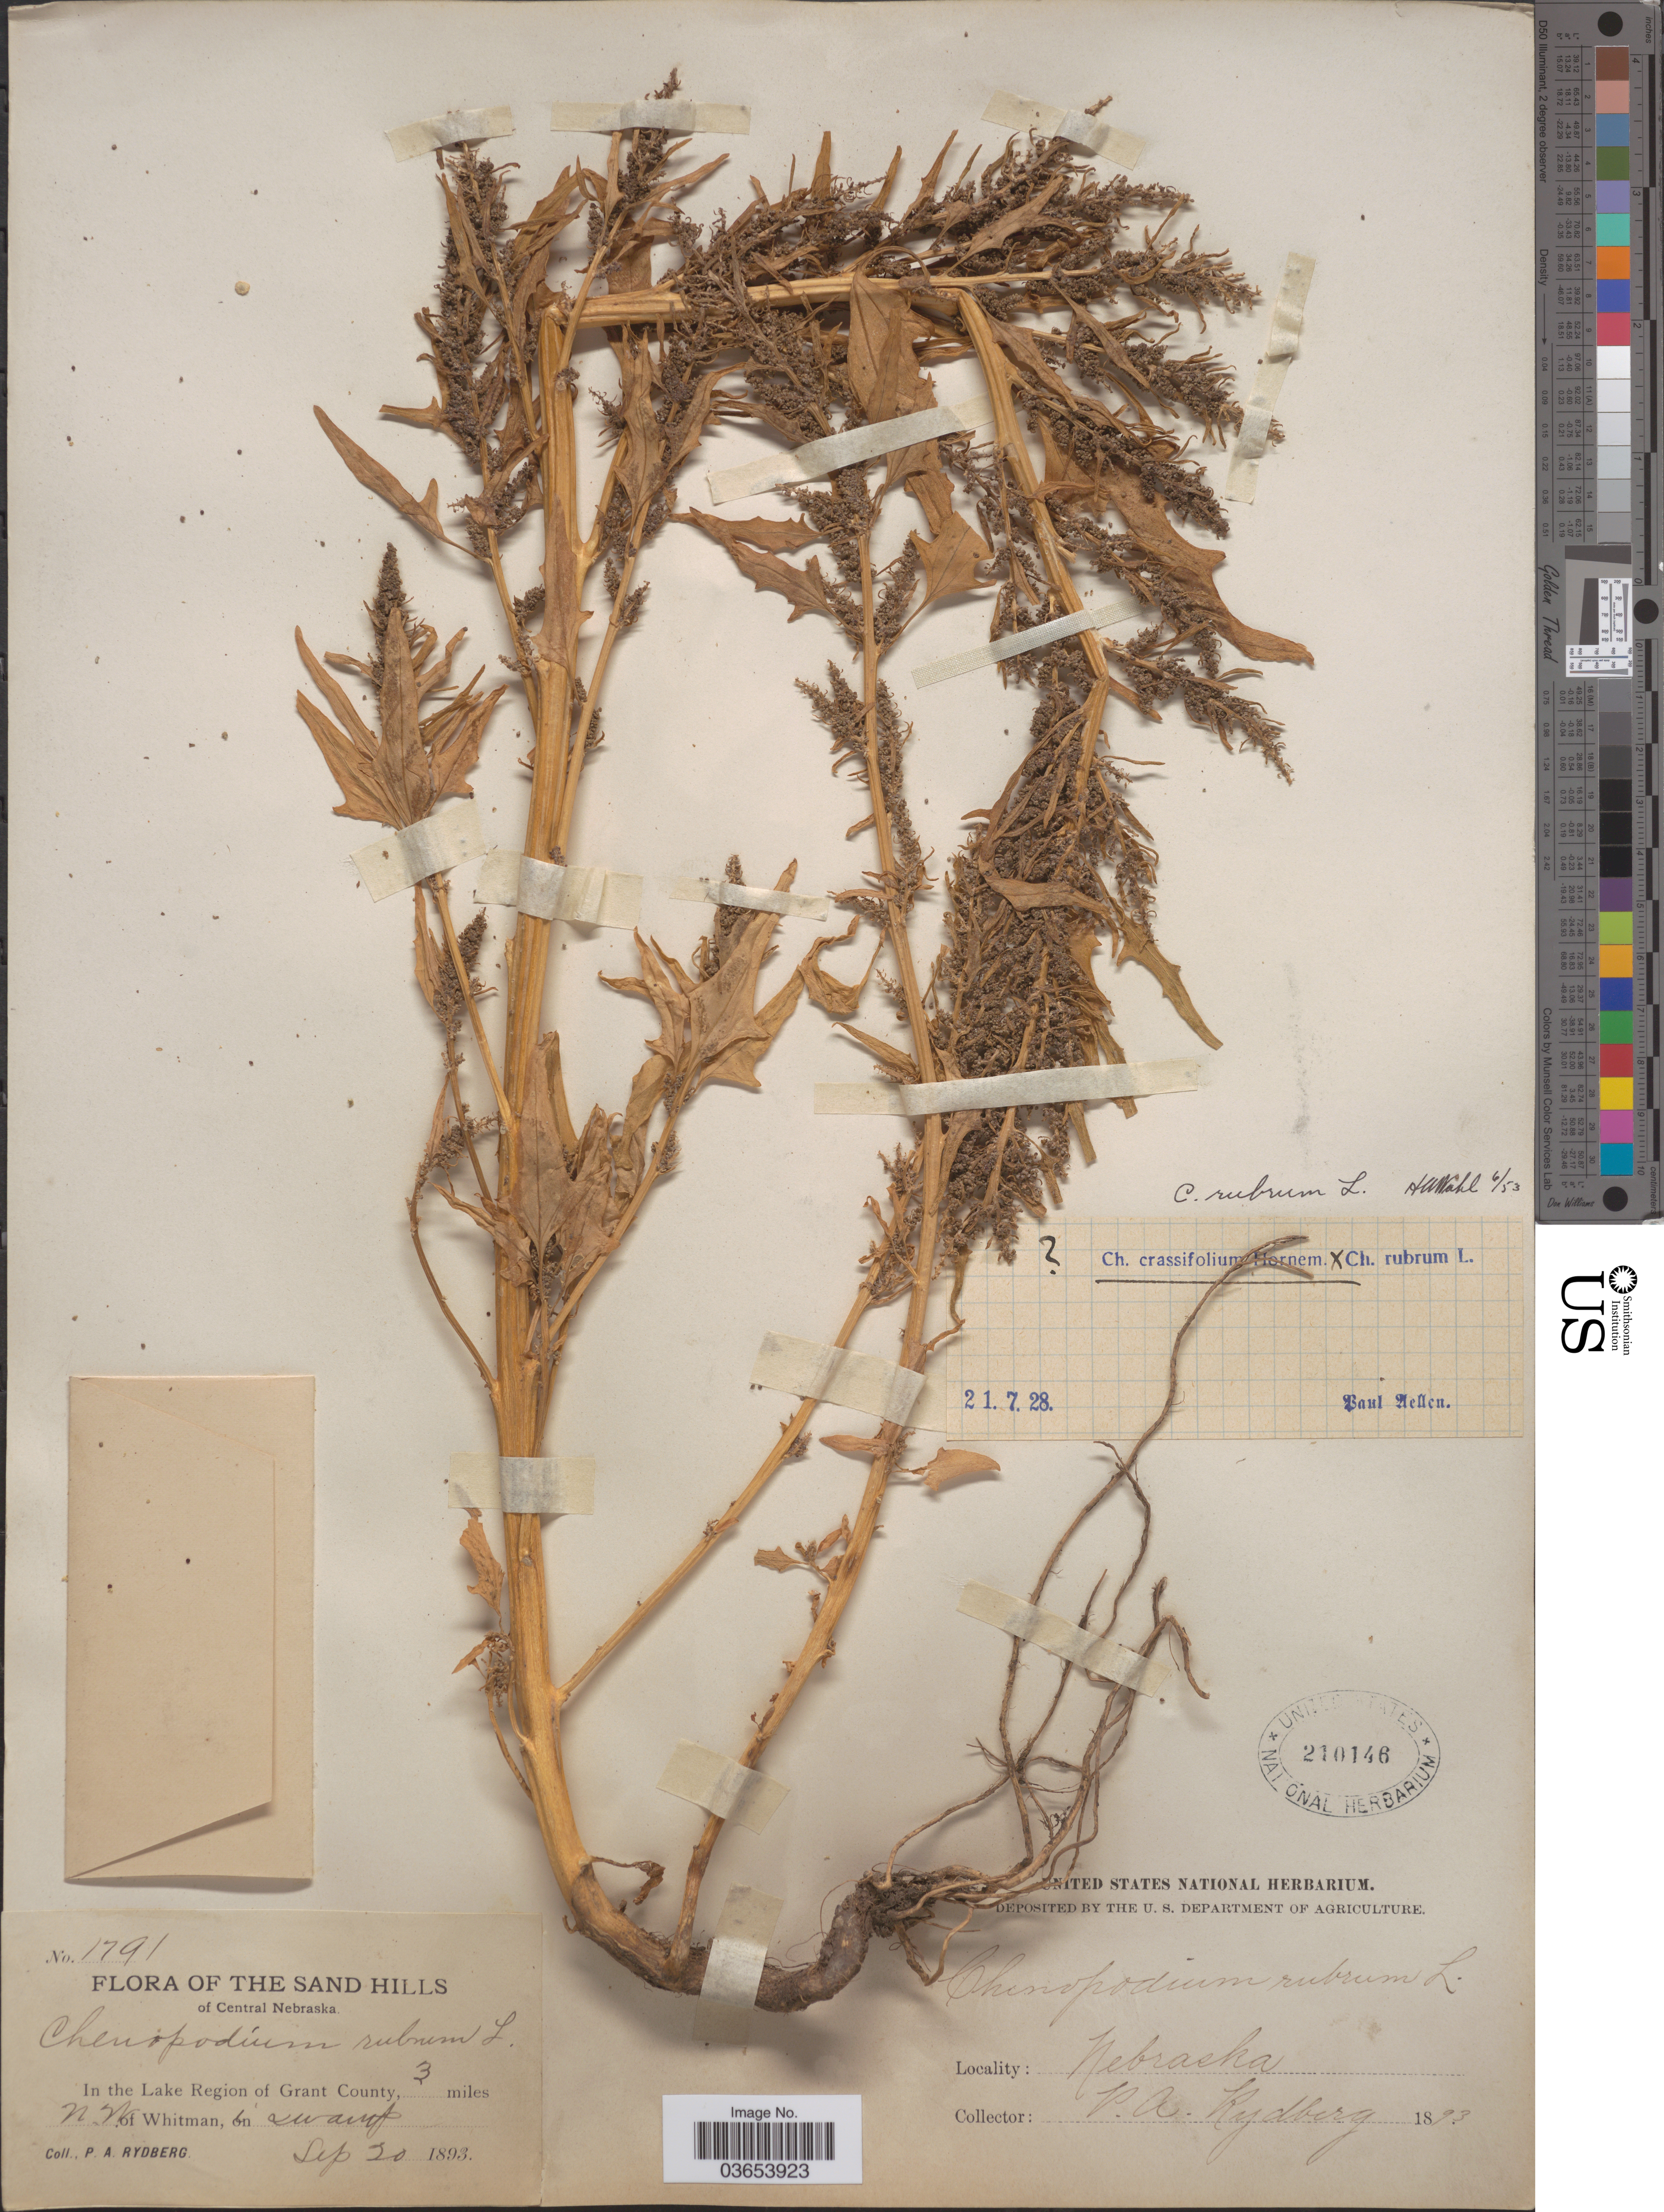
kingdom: Plantae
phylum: Tracheophyta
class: Magnoliopsida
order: Caryophyllales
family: Amaranthaceae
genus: Chenopodium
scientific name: Chenopodium rubrum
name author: L.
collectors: P. A. Rydberg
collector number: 1791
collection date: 1893-09-20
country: United States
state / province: Nebraska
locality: The Sand Hills of Central Nebraska. In the Lake Region of Grant County, 3 miles N.W. of Whitman, in swamp.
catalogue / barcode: US 210146